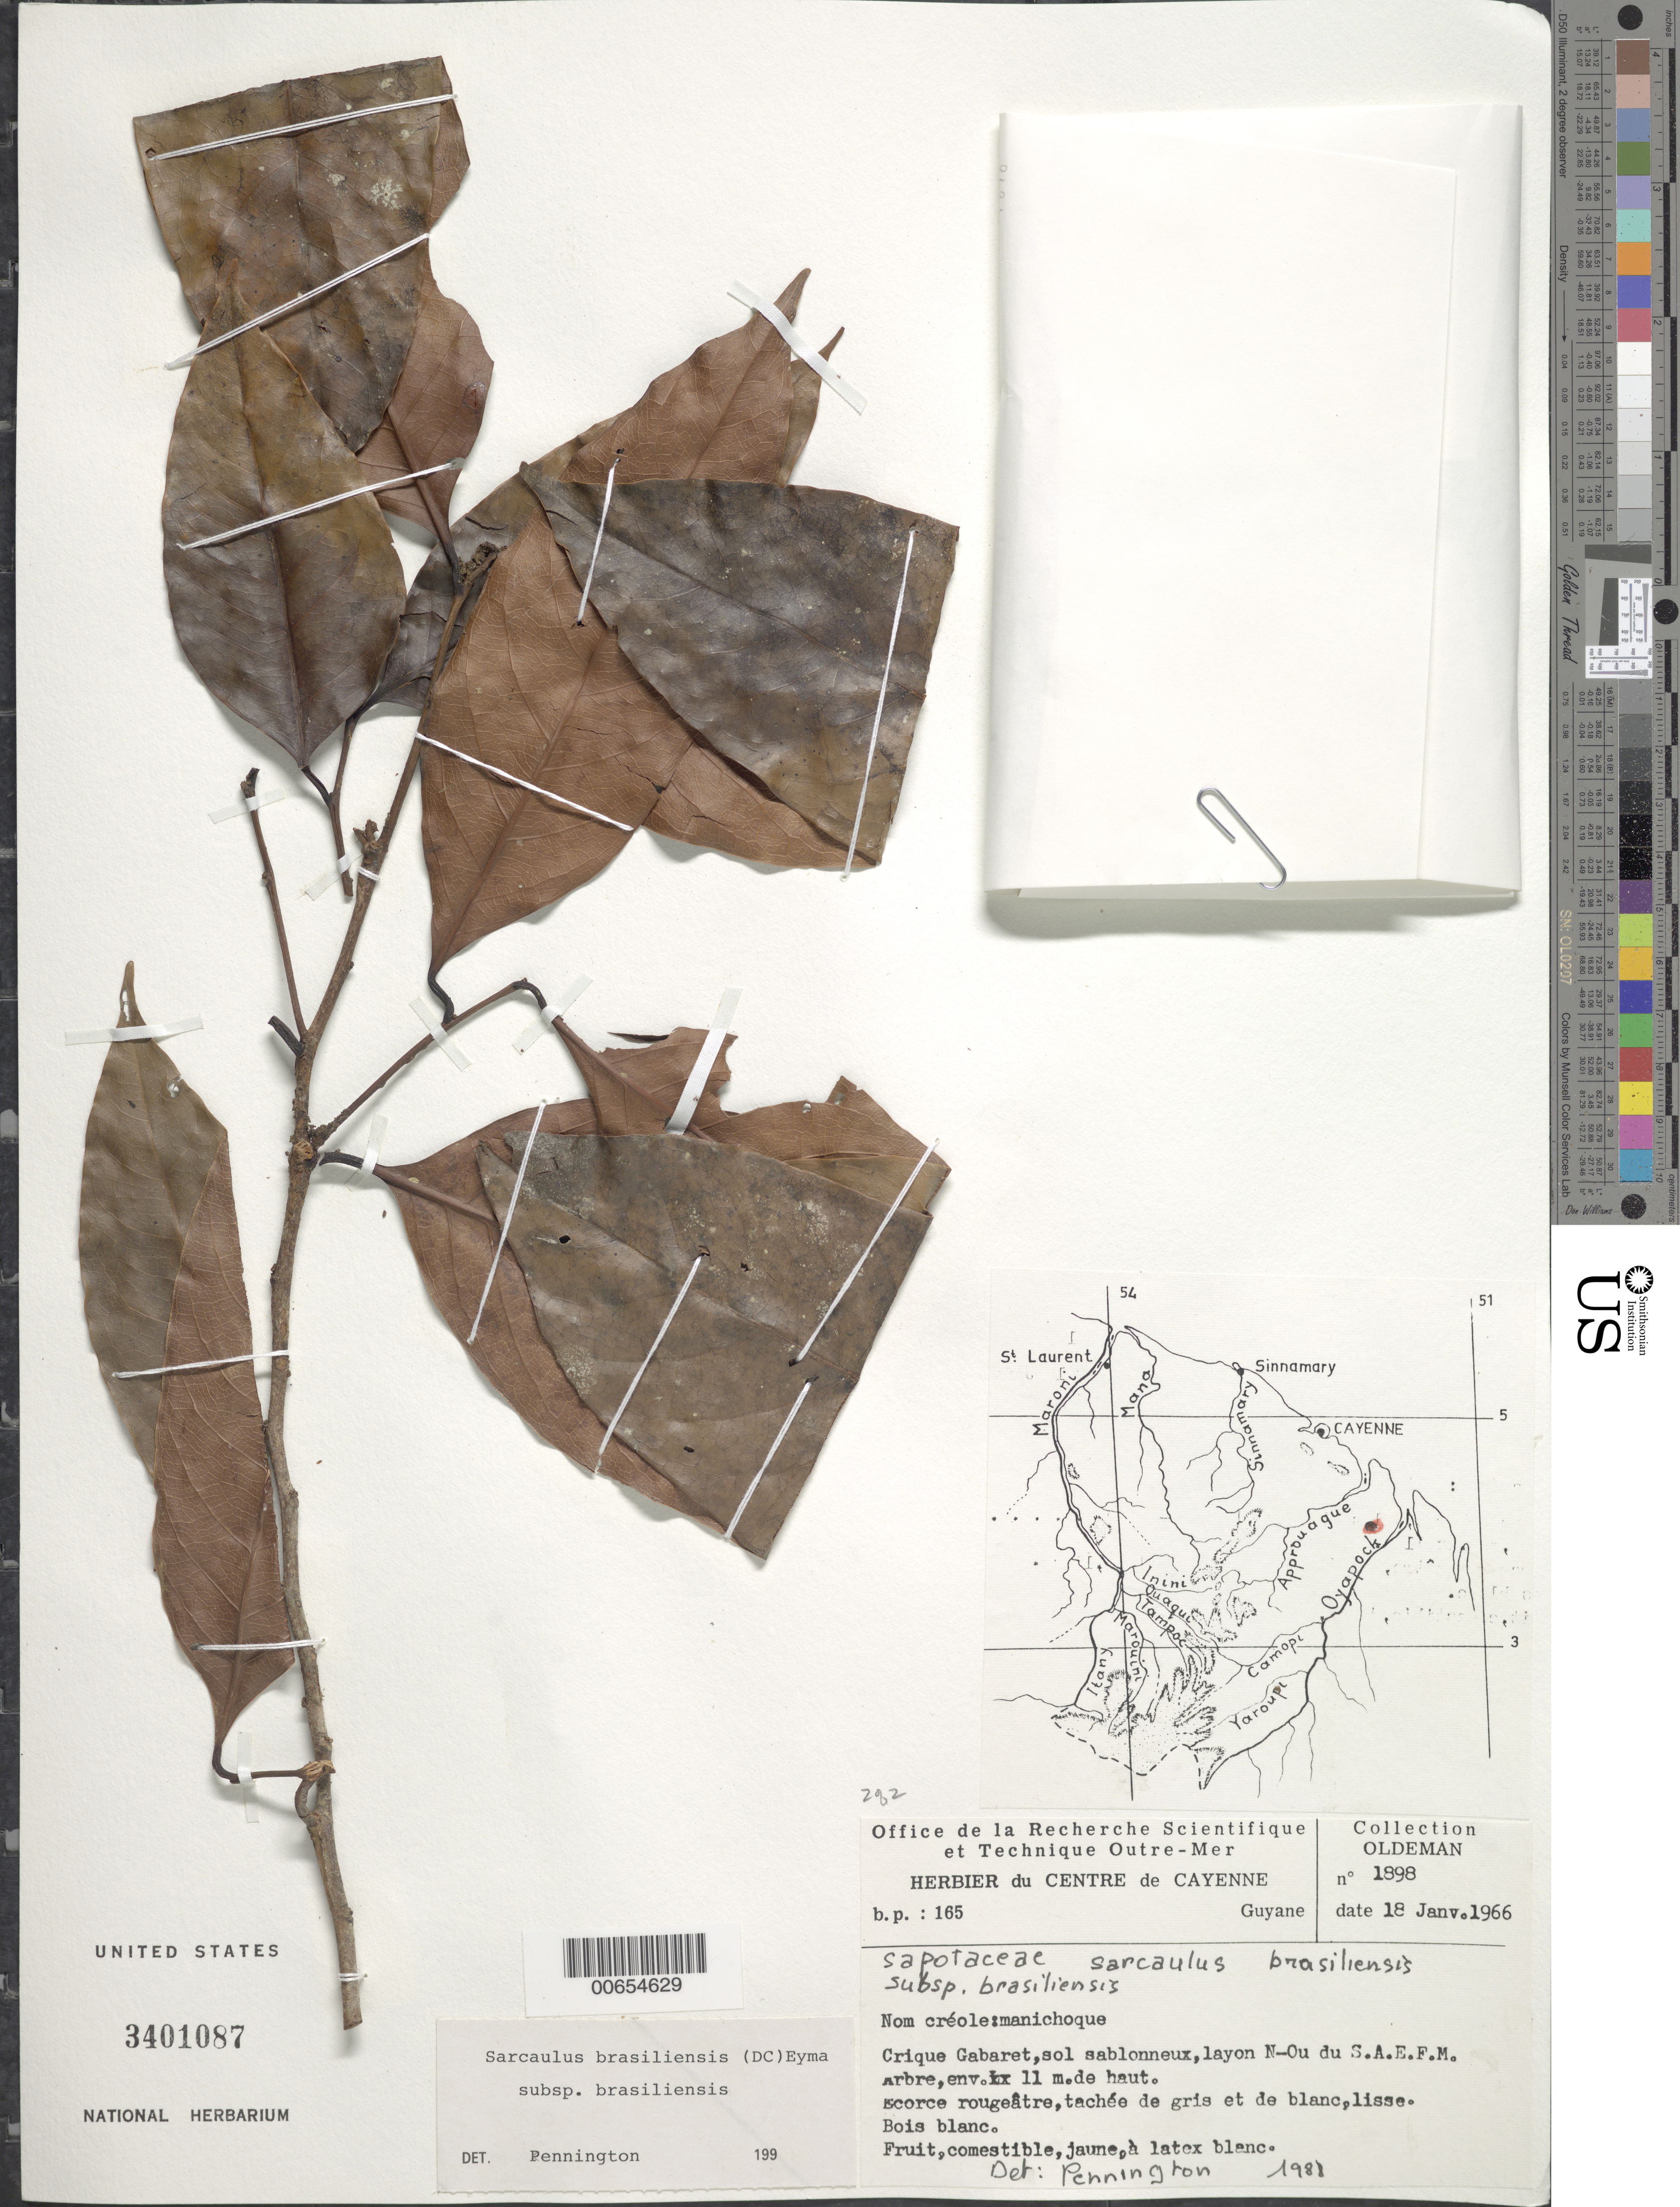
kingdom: Plantae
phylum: Tracheophyta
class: Magnoliopsida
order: Ericales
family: Sapotaceae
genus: Sarcaulus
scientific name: Sarcaulus brasiliensis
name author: (A. DC.) Eyma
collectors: -- Oldeman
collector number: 1898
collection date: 1966-01-18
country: French Guiana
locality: Crique Gabaret, layon N-Ou du S.A.E.F.M.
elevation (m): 11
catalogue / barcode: US 3401087